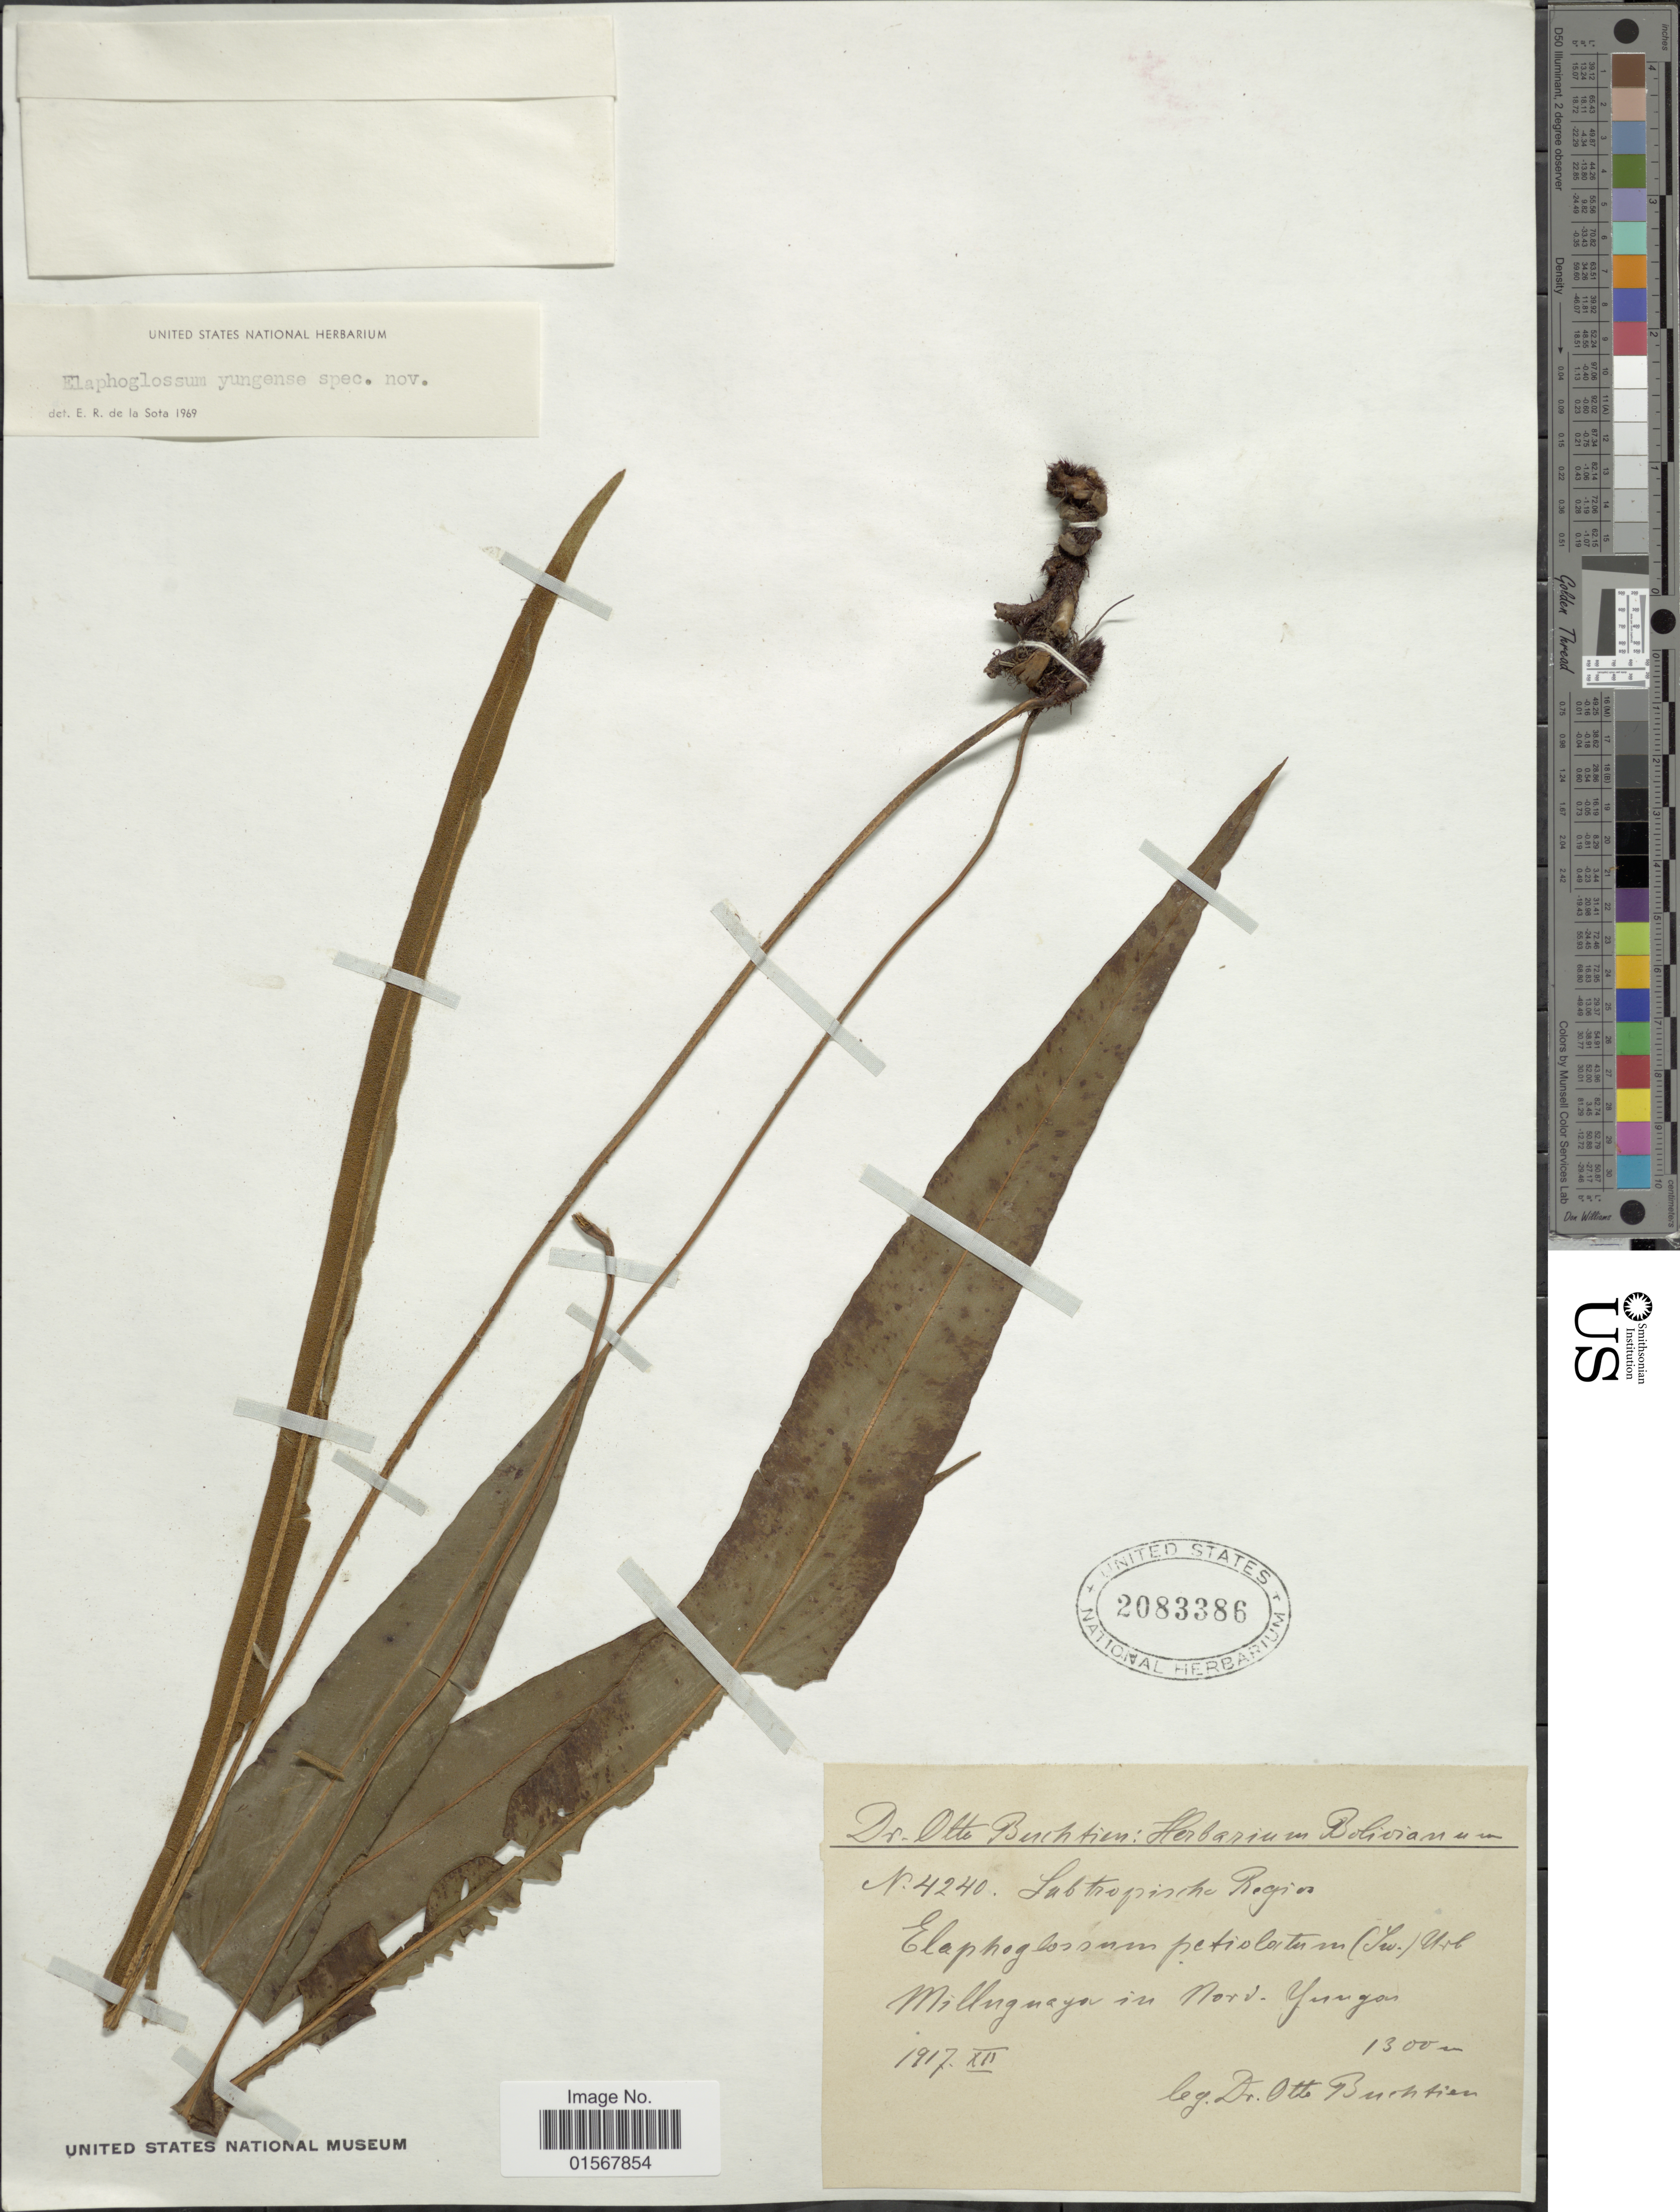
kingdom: Plantae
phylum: Tracheophyta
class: Polypodiopsida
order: Polypodiales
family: Dryopteridaceae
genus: Elaphoglossum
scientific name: Elaphoglossum yungense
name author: de la Sota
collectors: O. Buchtien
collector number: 4240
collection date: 1917-12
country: Bolivia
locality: Milluguaya in Nord Yungas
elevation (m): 1300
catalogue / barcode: US 2083386